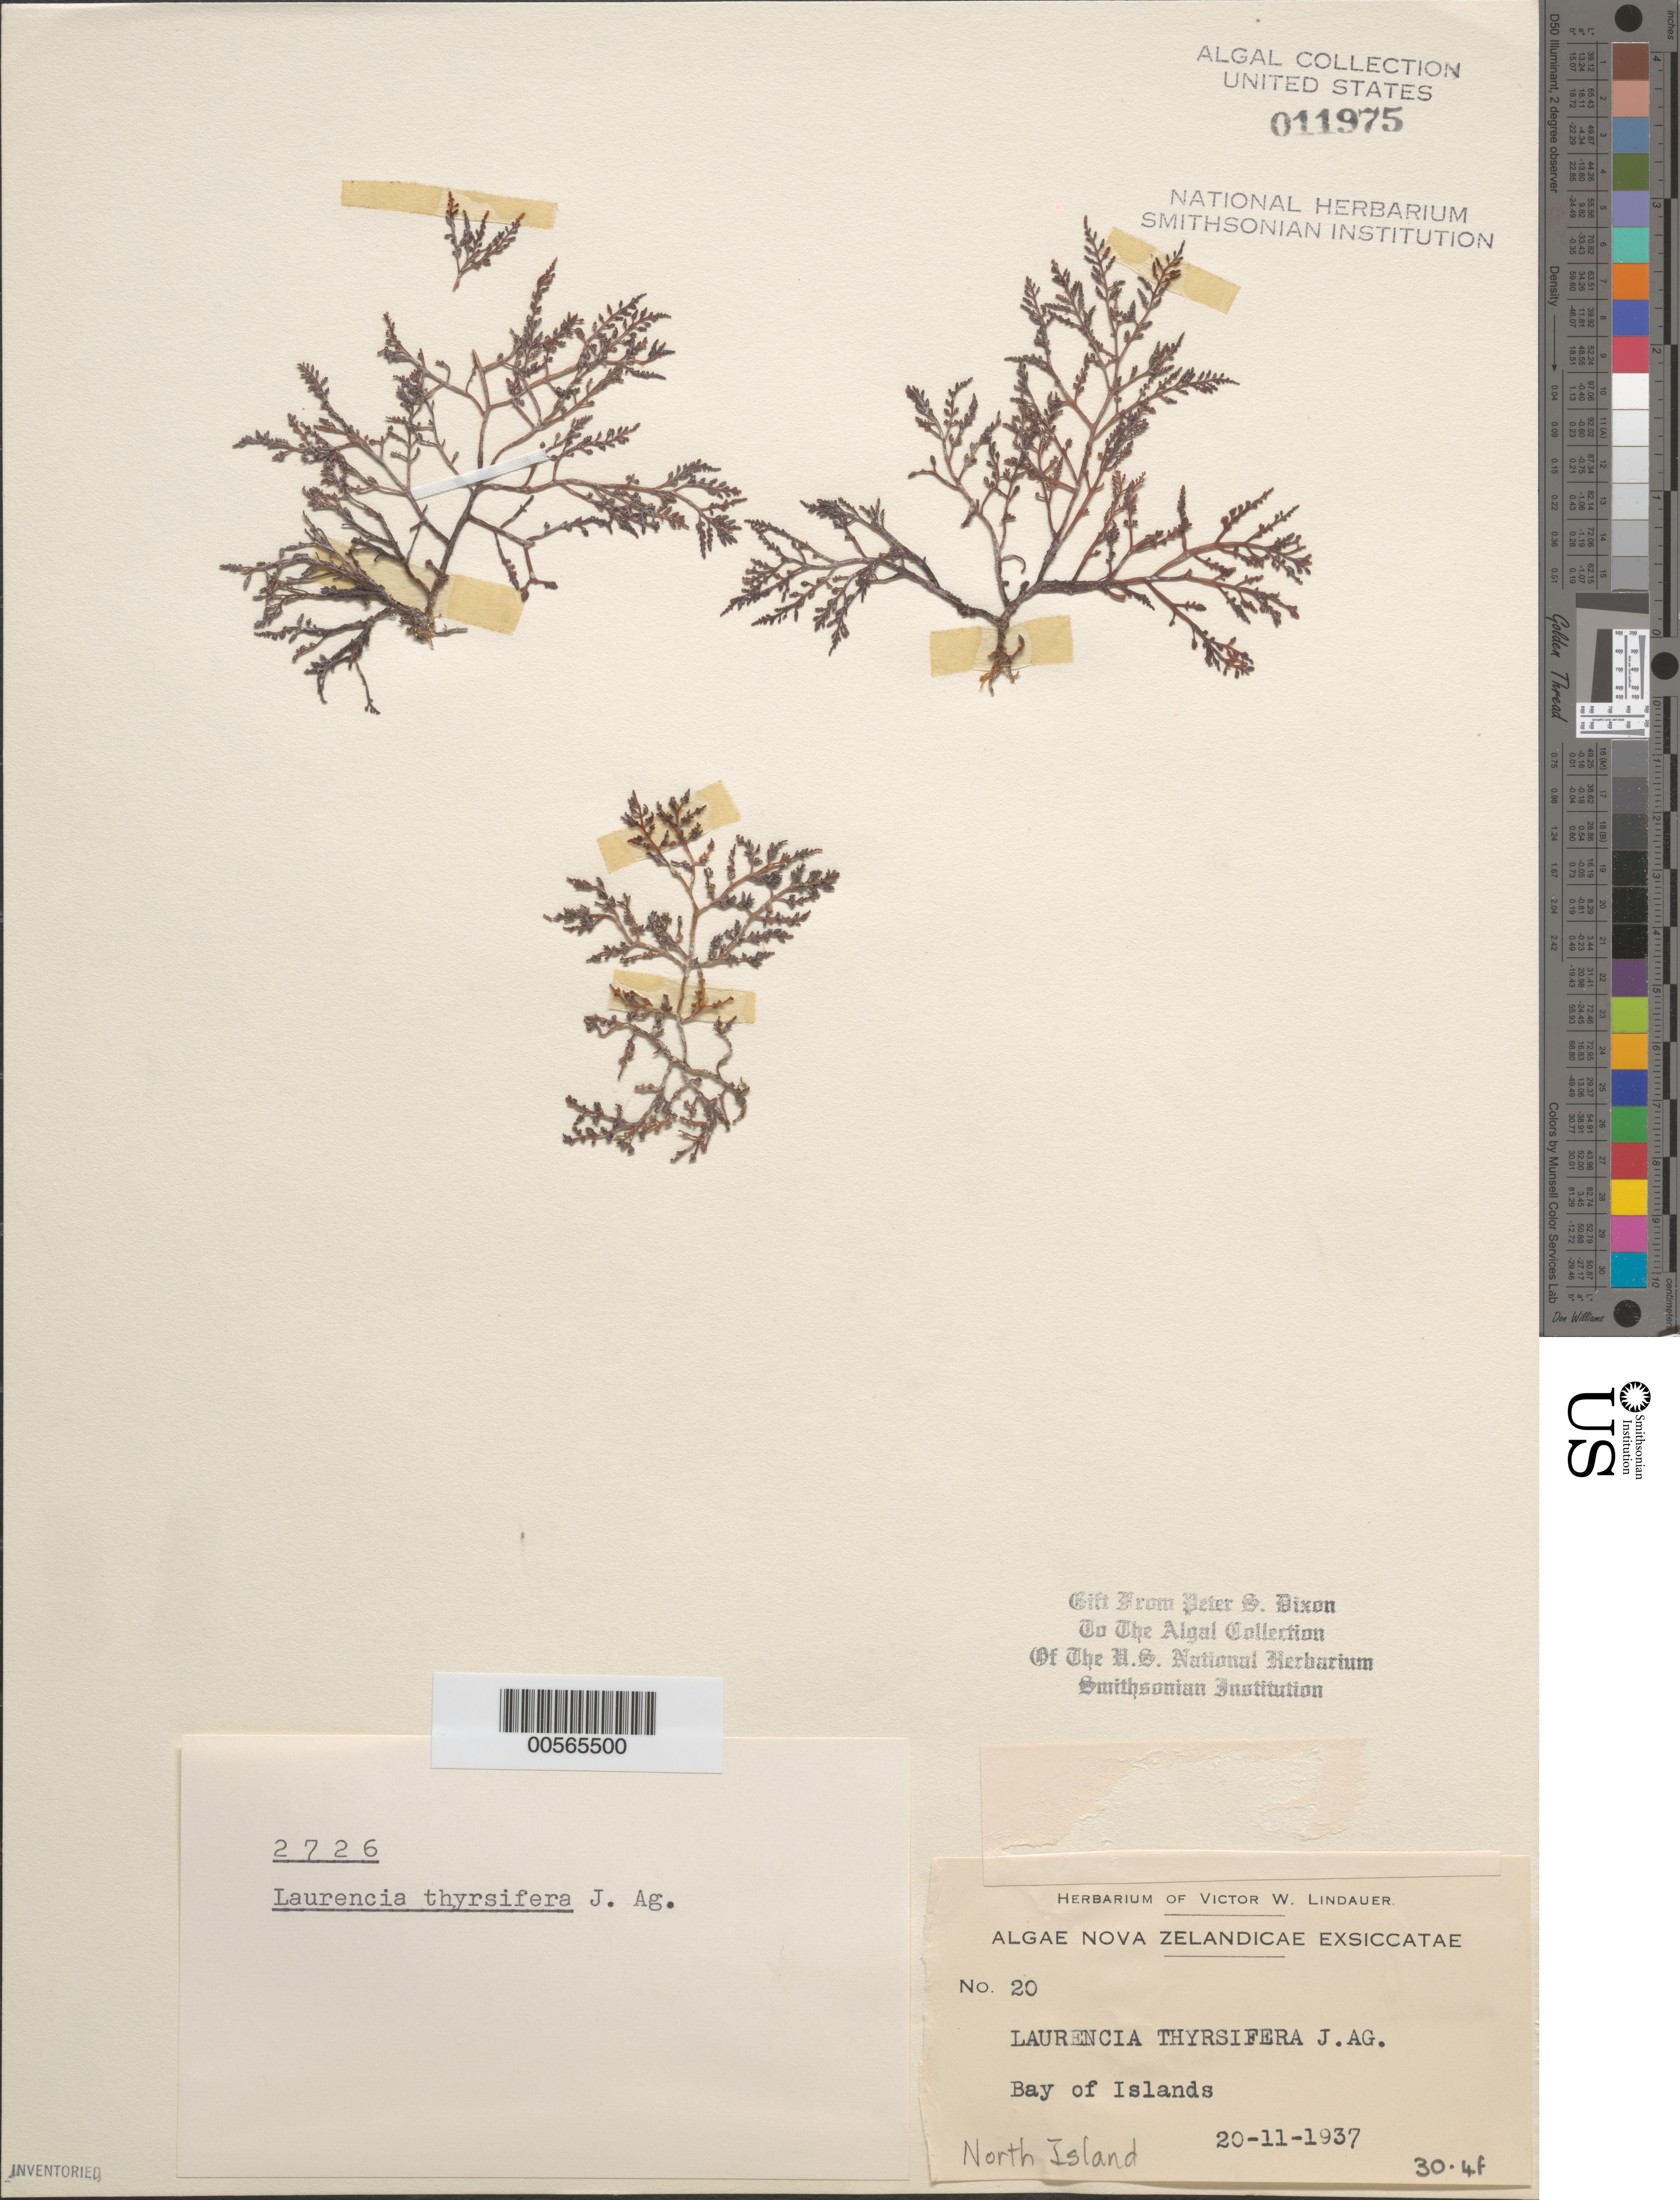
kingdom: Plantae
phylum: Rhodophyta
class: Florideophyceae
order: Ceramiales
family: Rhodomelaceae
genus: Laurencia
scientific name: Laurencia thyrsifera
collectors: V. Lindauer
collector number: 20 & PSD 2726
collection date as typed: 20 Nov 1937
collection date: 1937-11-20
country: New Zealand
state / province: Northland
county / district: Far North District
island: North Island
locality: Bay of Islands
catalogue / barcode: US 11975